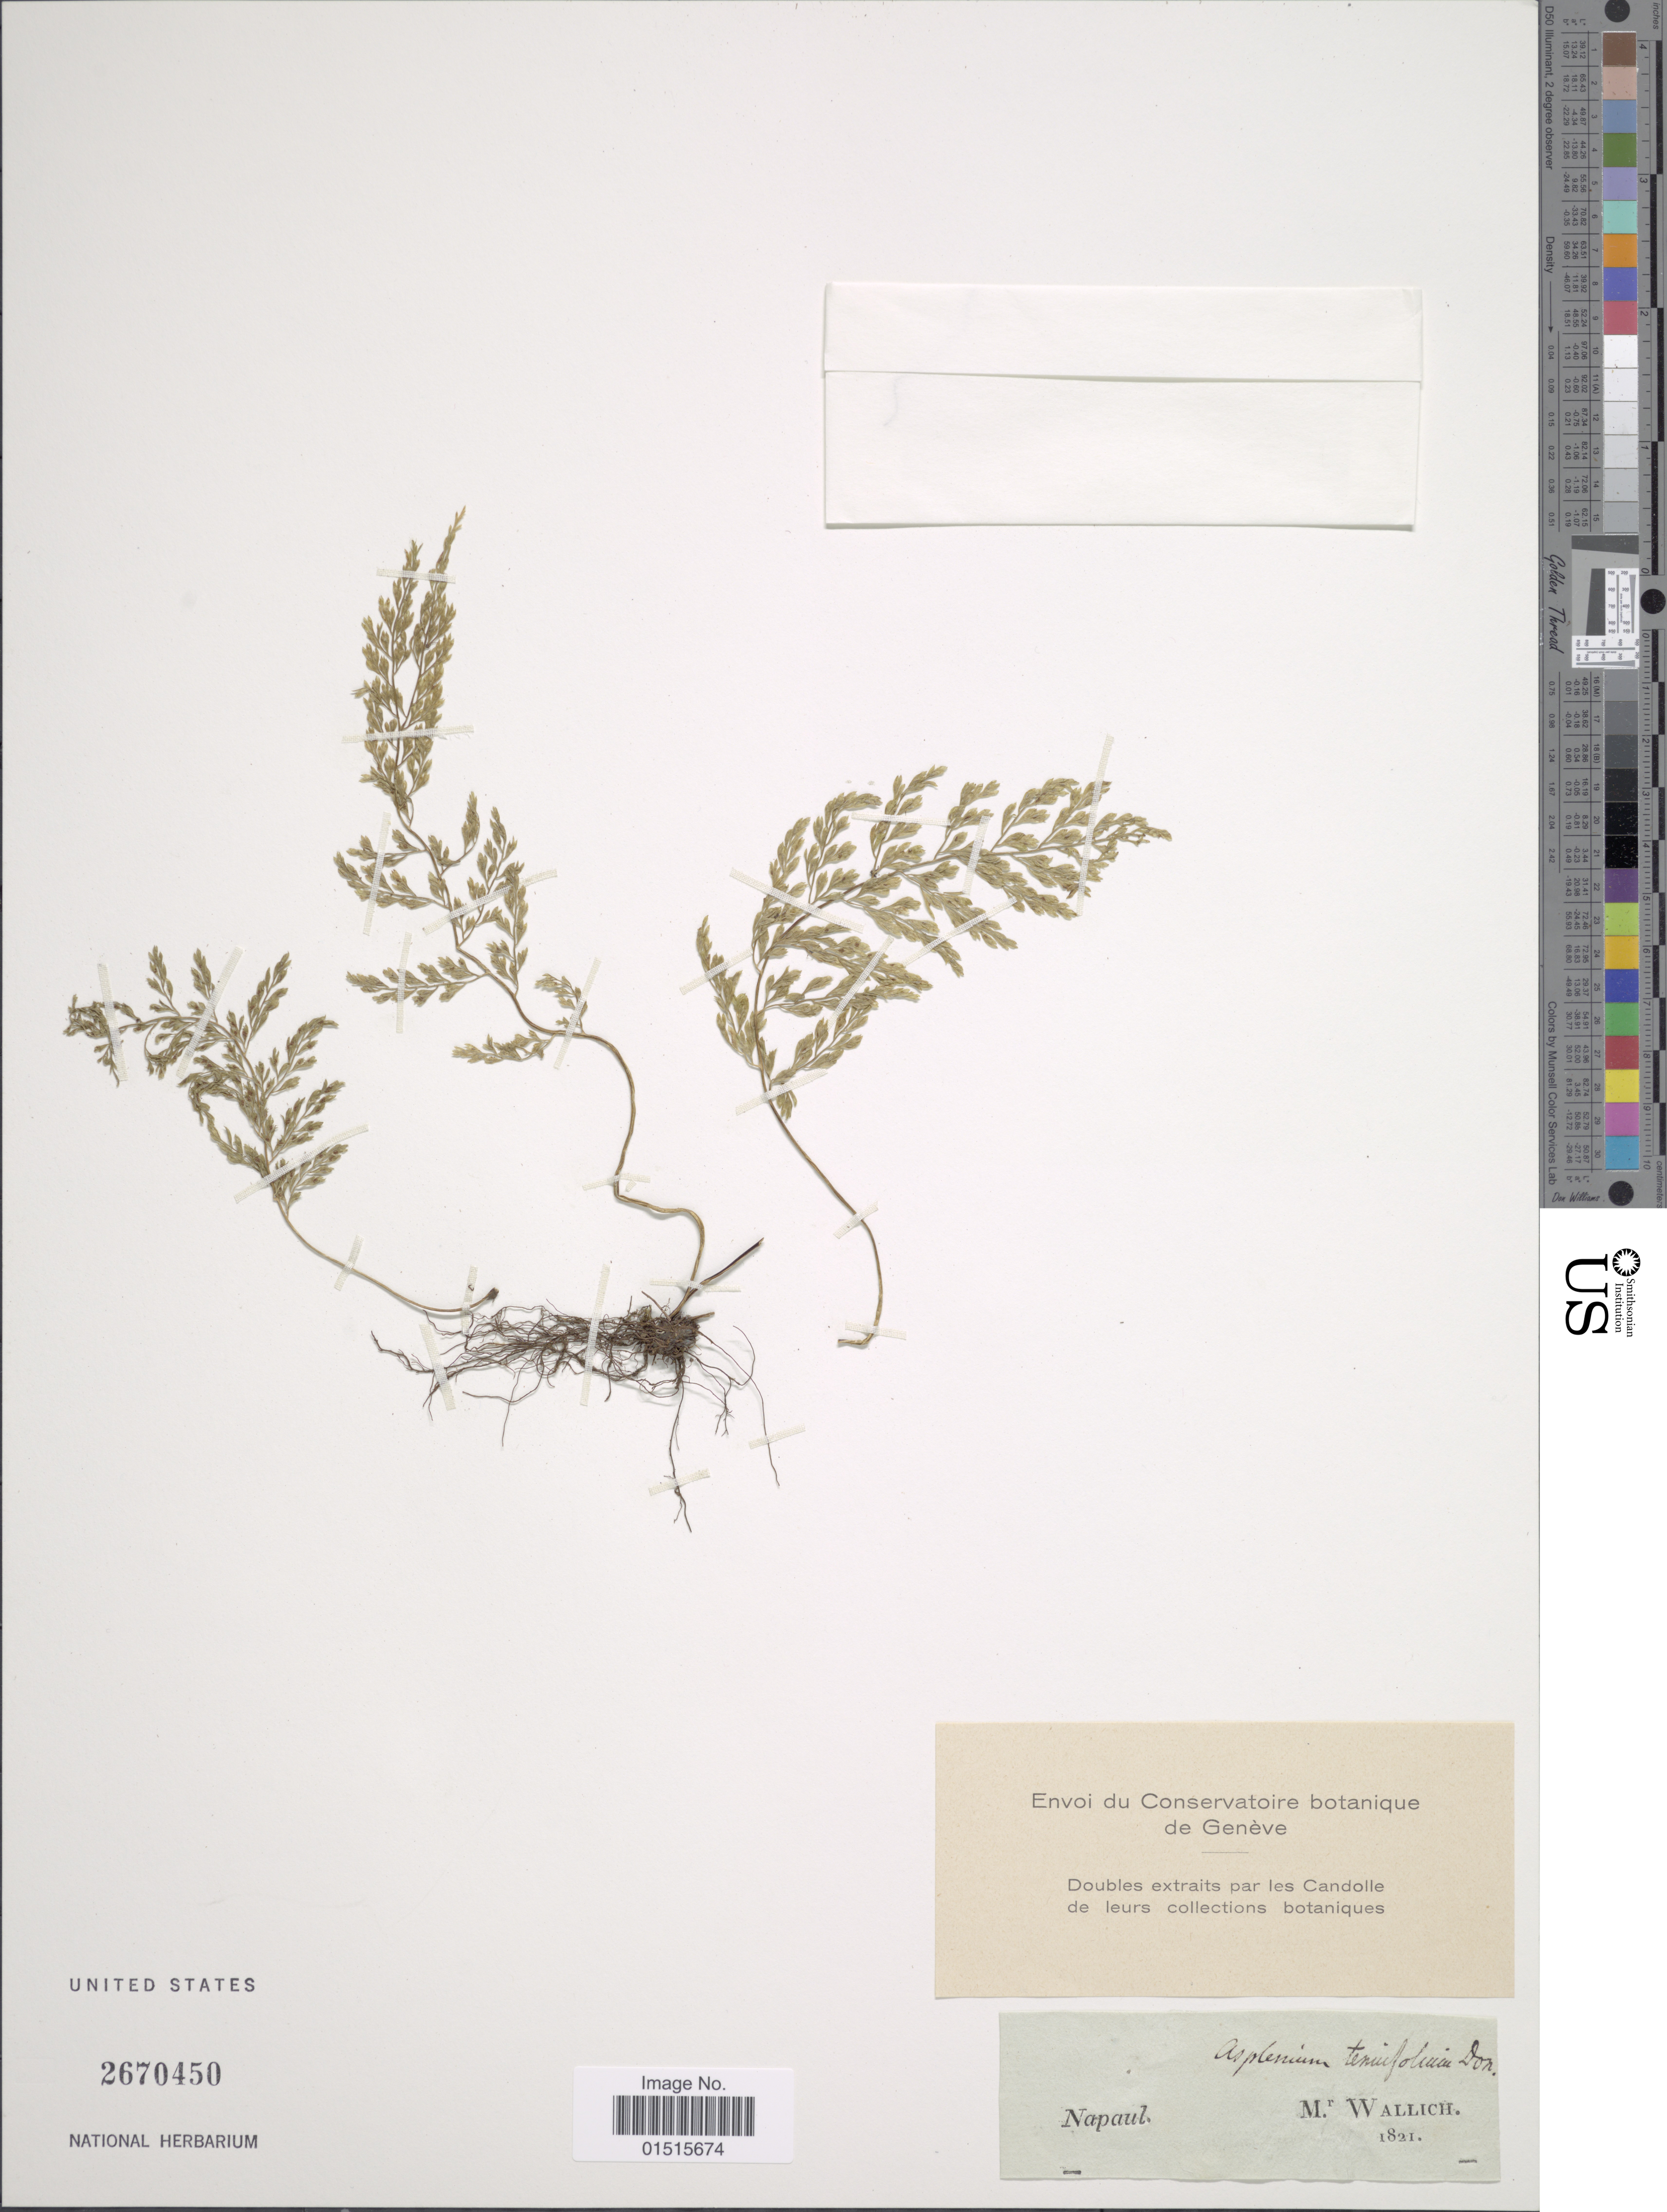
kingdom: Plantae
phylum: Tracheophyta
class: Polypodiopsida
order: Polypodiales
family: Aspleniaceae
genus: Asplenium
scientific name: Asplenium tenuifolium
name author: D. Don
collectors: -- Wallich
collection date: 1821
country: Nepal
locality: Napaul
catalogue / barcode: US 2670450